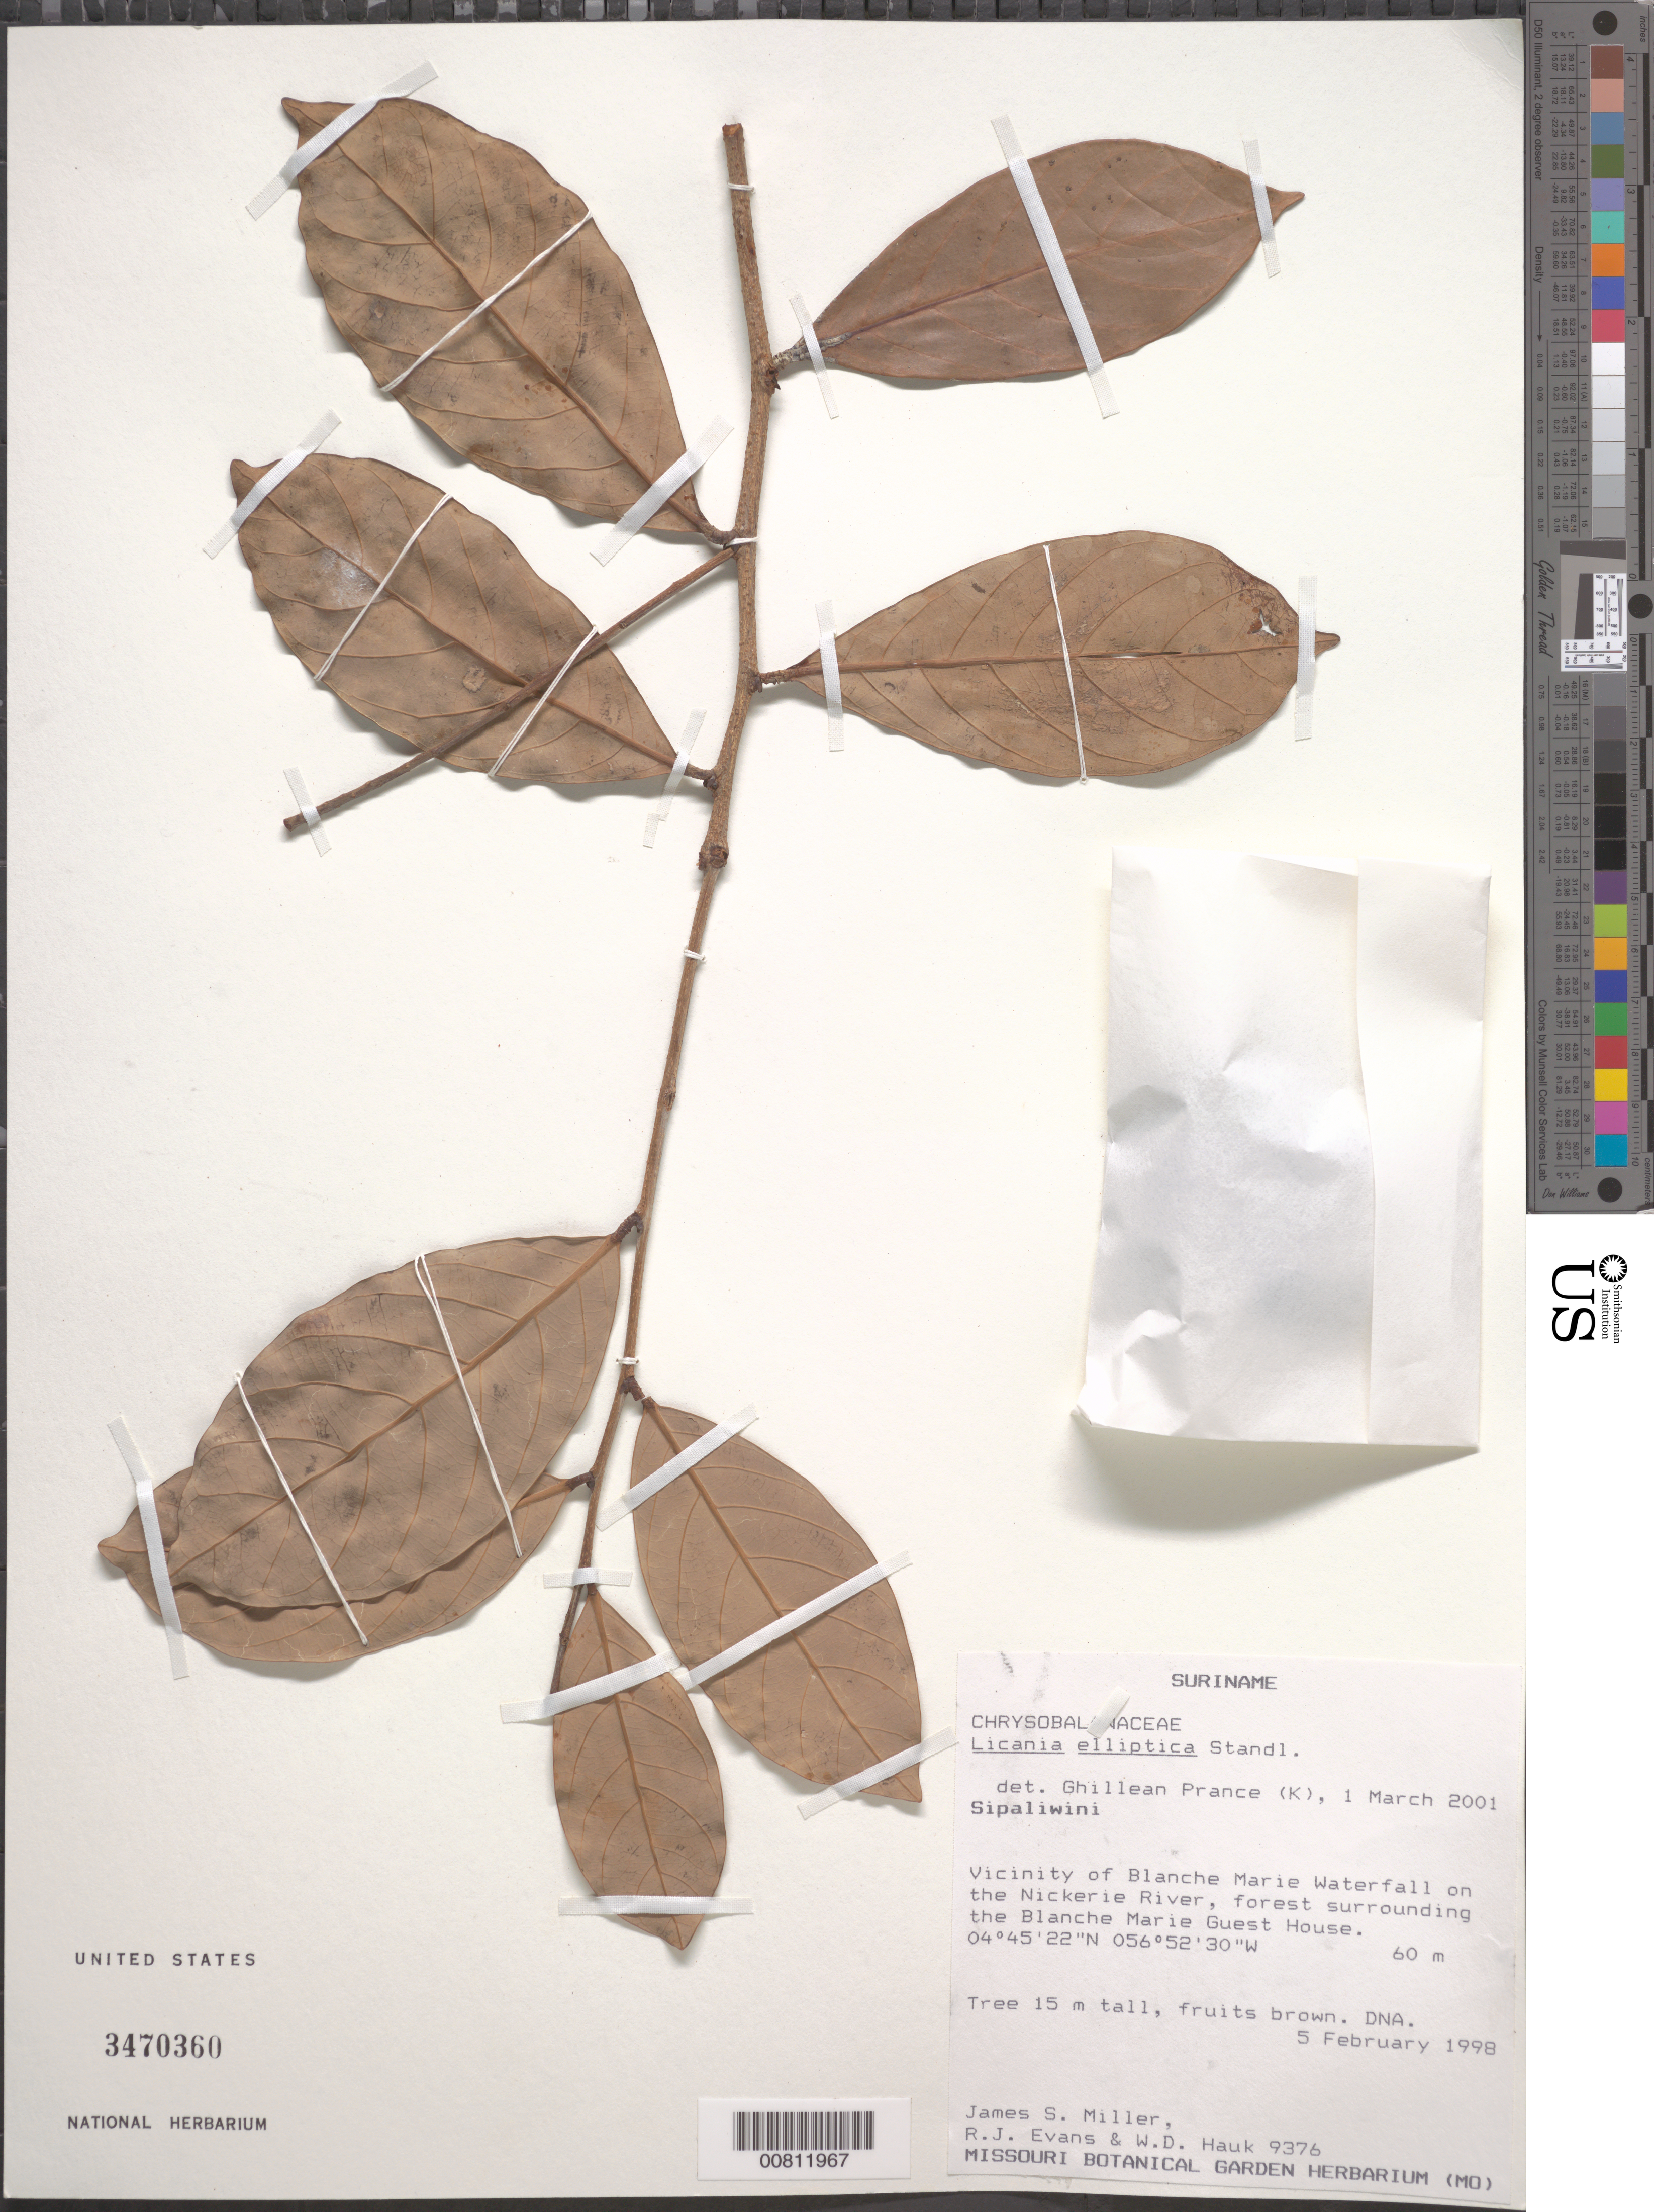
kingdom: Plantae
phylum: Tracheophyta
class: Magnoliopsida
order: Malpighiales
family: Chrysobalanaceae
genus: Licania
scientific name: Licania elliptica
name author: Standl.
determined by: Prance, G. T.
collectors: J. S. Miller, R. J. Evans & W. Hauk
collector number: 9376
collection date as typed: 5-Feb-98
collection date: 1998-02-05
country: Suriname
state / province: Sipaliwini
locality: Blanche Marie falls, vic., on Nickerie R., forest around Blanche Marie Guest House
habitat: Forest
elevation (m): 60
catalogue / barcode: US 3470360